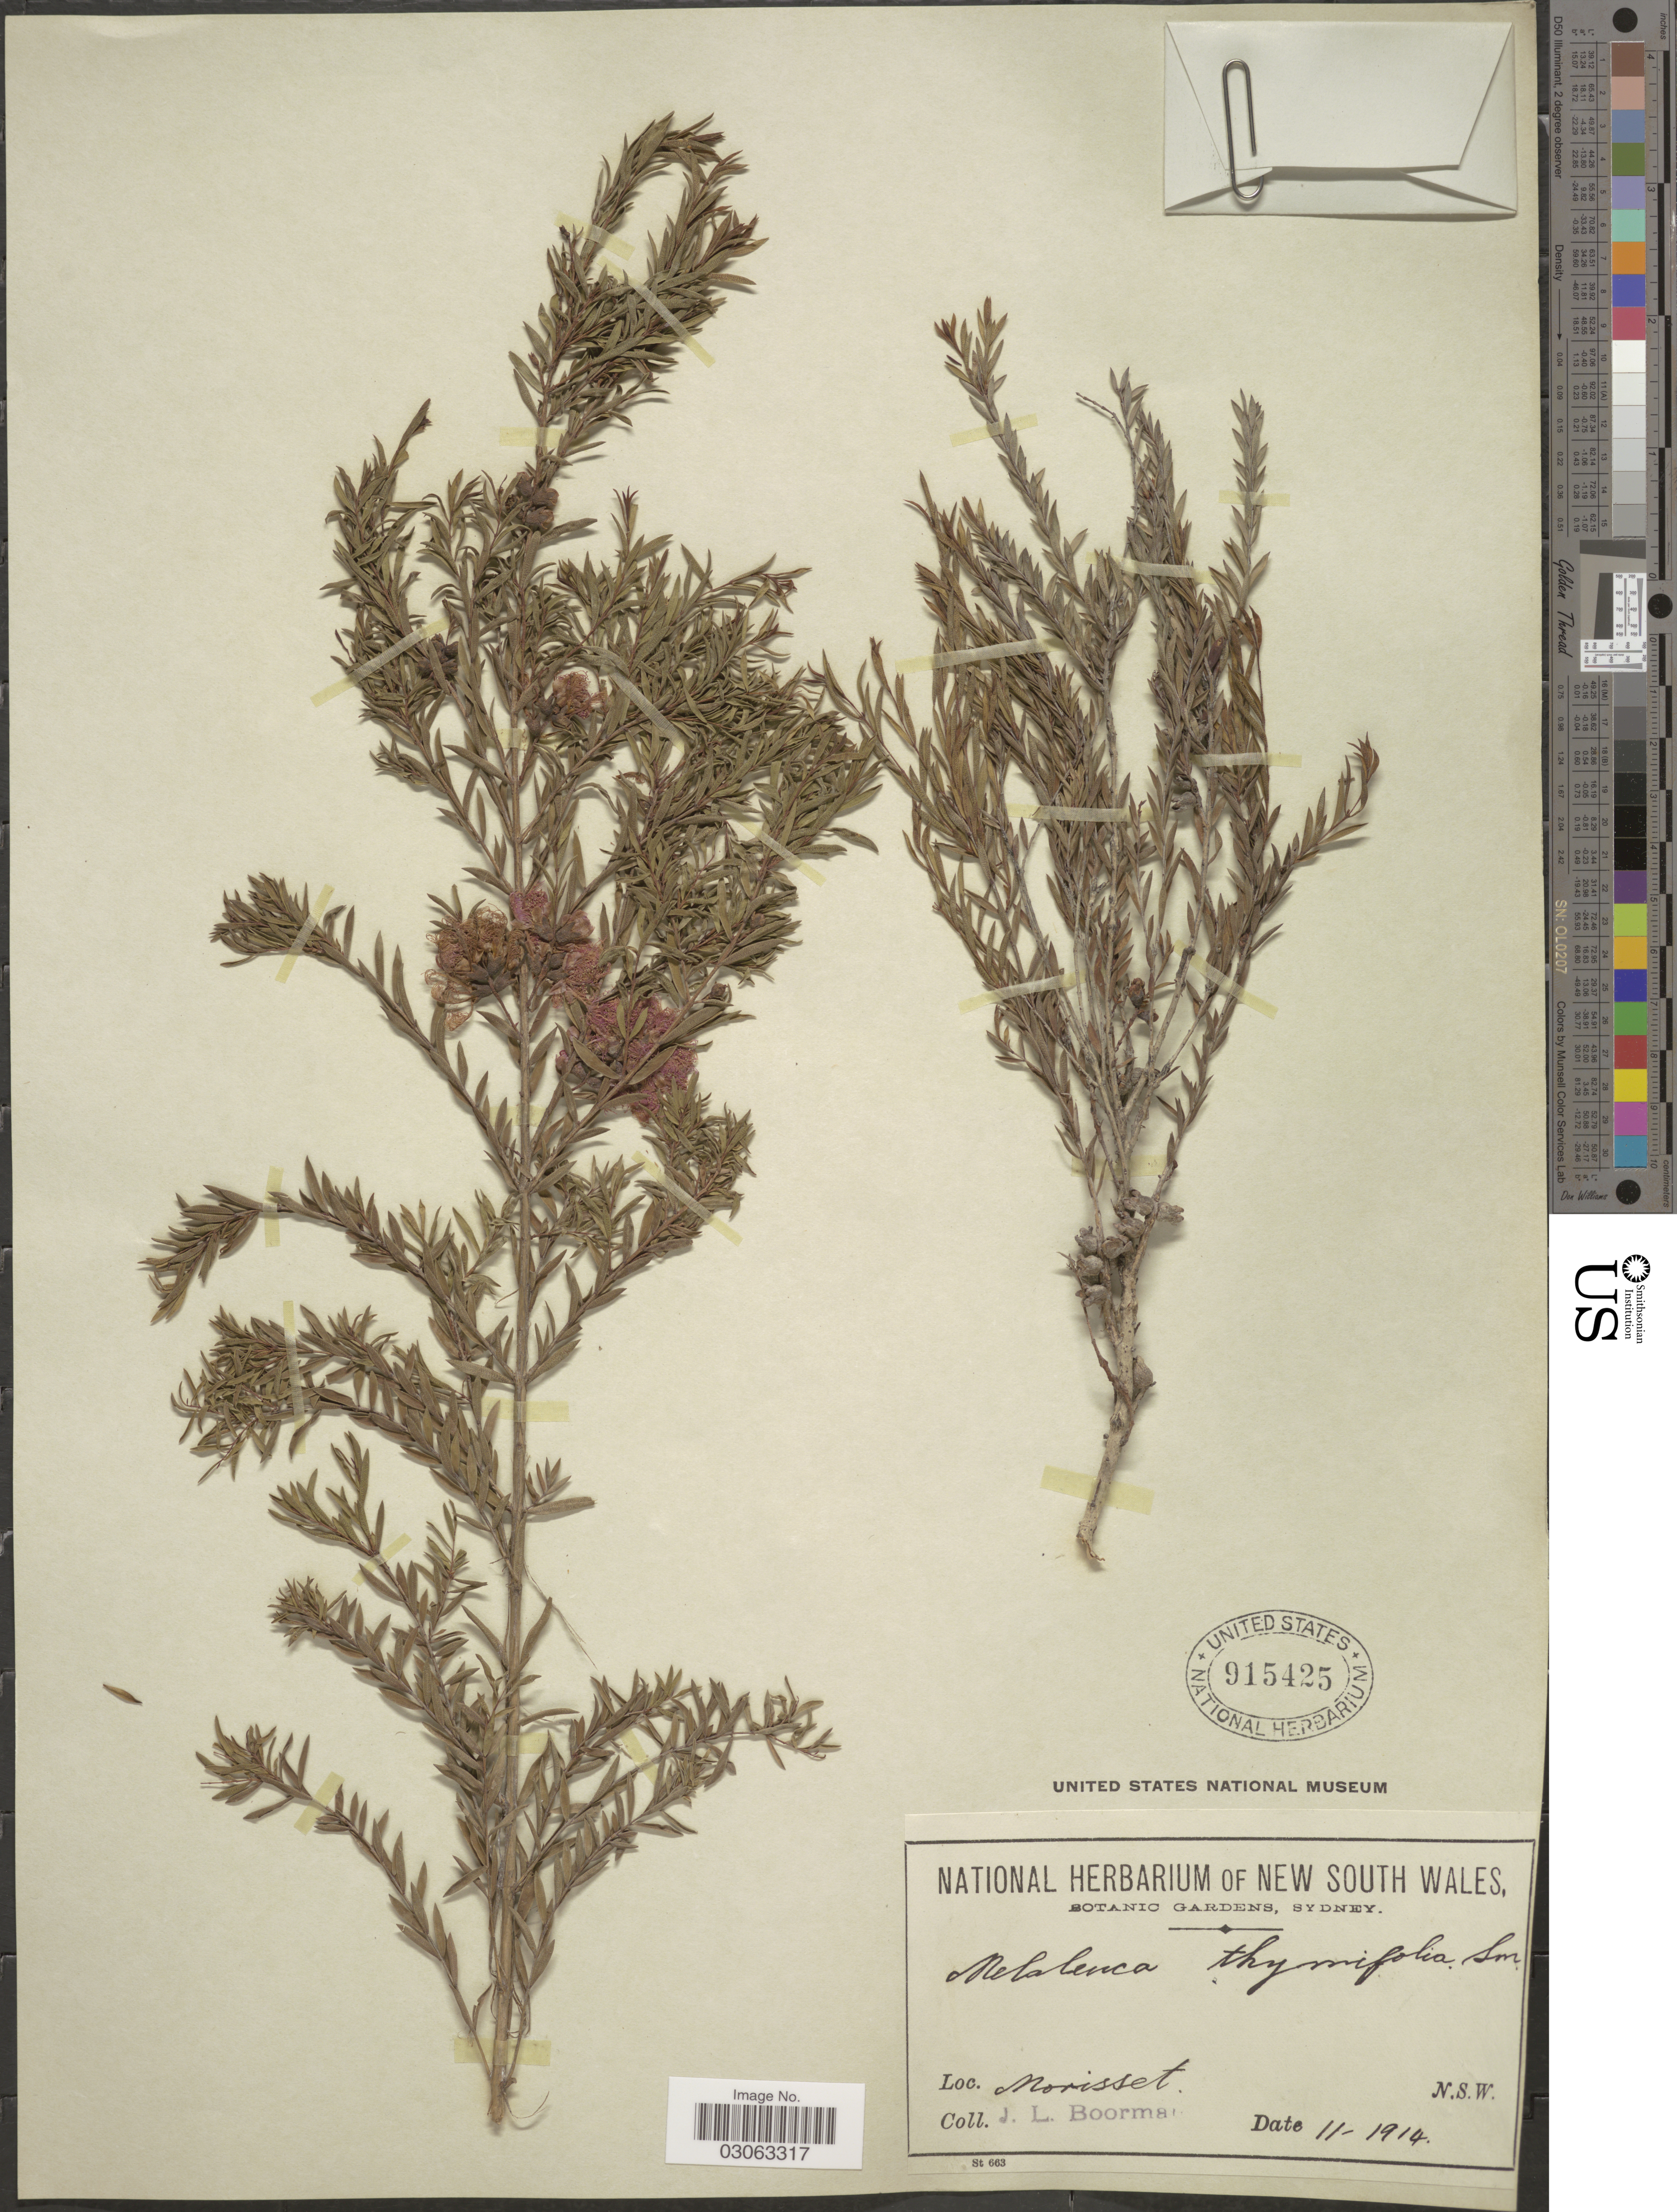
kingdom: Plantae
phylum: Tracheophyta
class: Magnoliopsida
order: Myrtales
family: Myrtaceae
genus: Melaleuca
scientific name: Melaleuca thymifolia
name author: L.S. Sm.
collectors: J. Boorman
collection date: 1914-11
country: Australia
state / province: New South Wales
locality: Norisset. N.S.W.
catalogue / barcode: US 915425